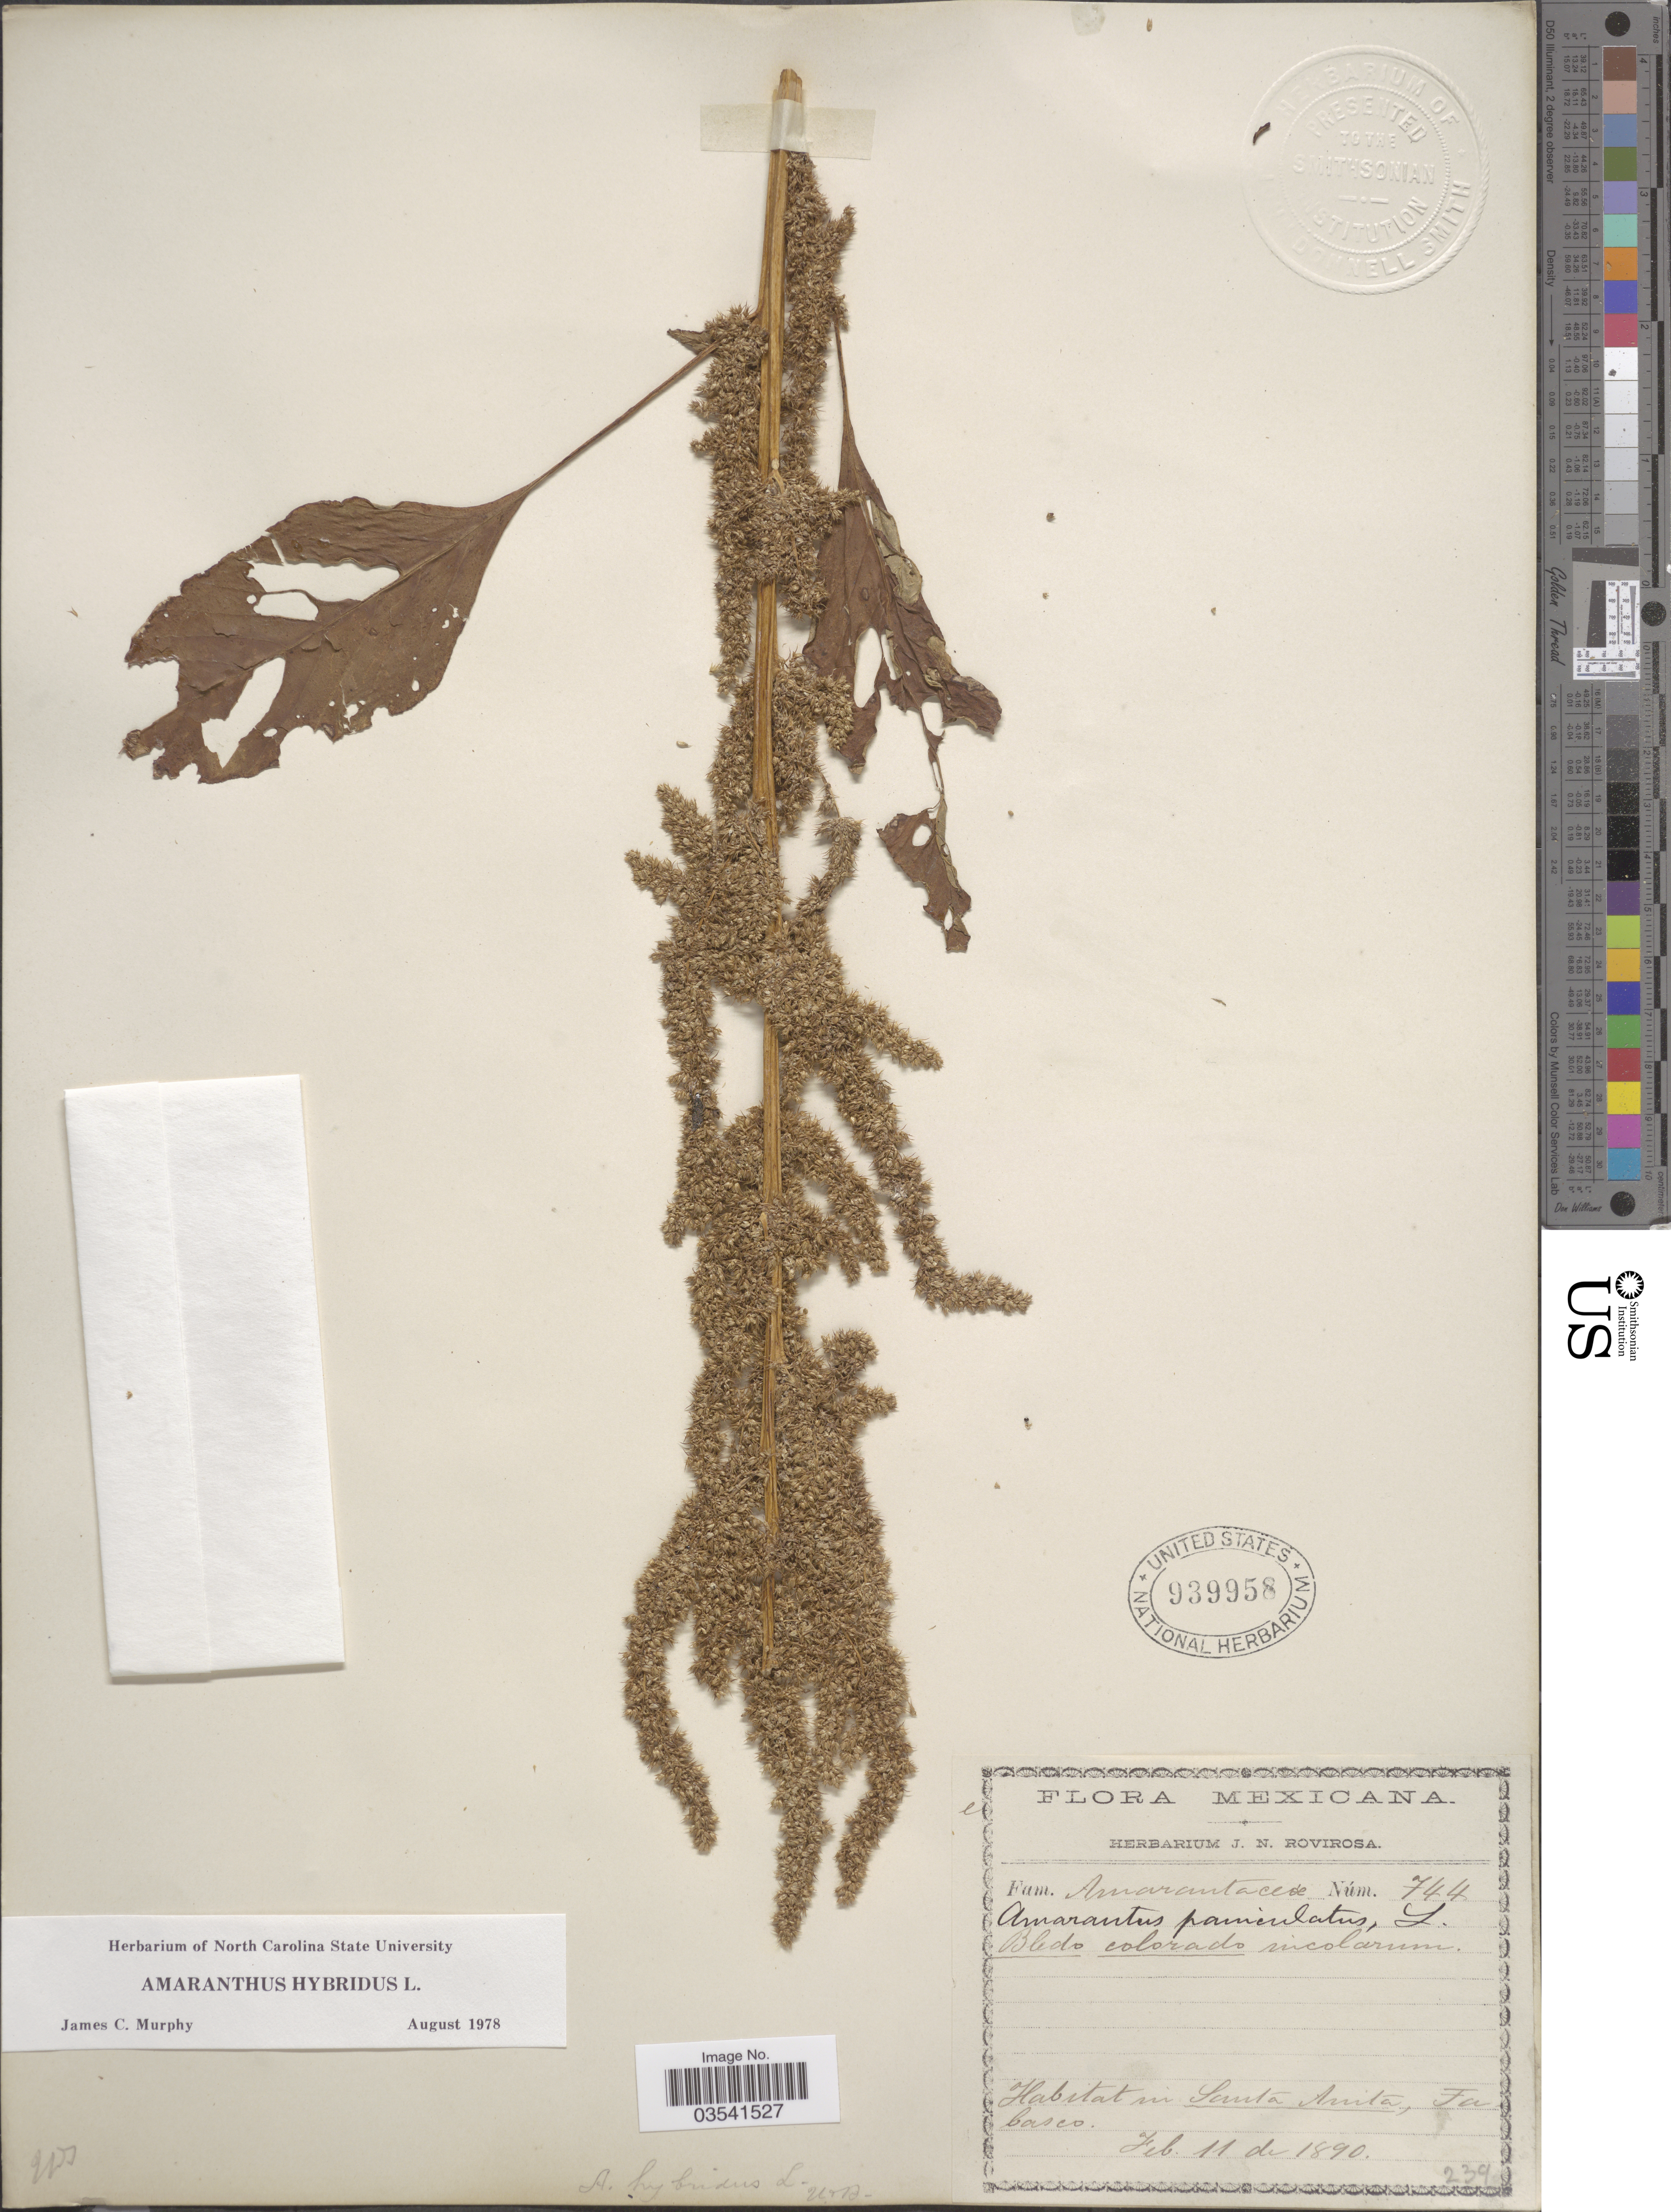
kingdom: Plantae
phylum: Tracheophyta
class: Magnoliopsida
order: Caryophyllales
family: Amaranthaceae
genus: Amaranthus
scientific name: Amaranthus hybridus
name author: L.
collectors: ex herb. J. N. Rovirosa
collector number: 744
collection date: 1890-02-11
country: Mexico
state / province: Tabasco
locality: Santa Anita.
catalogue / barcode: US 939958